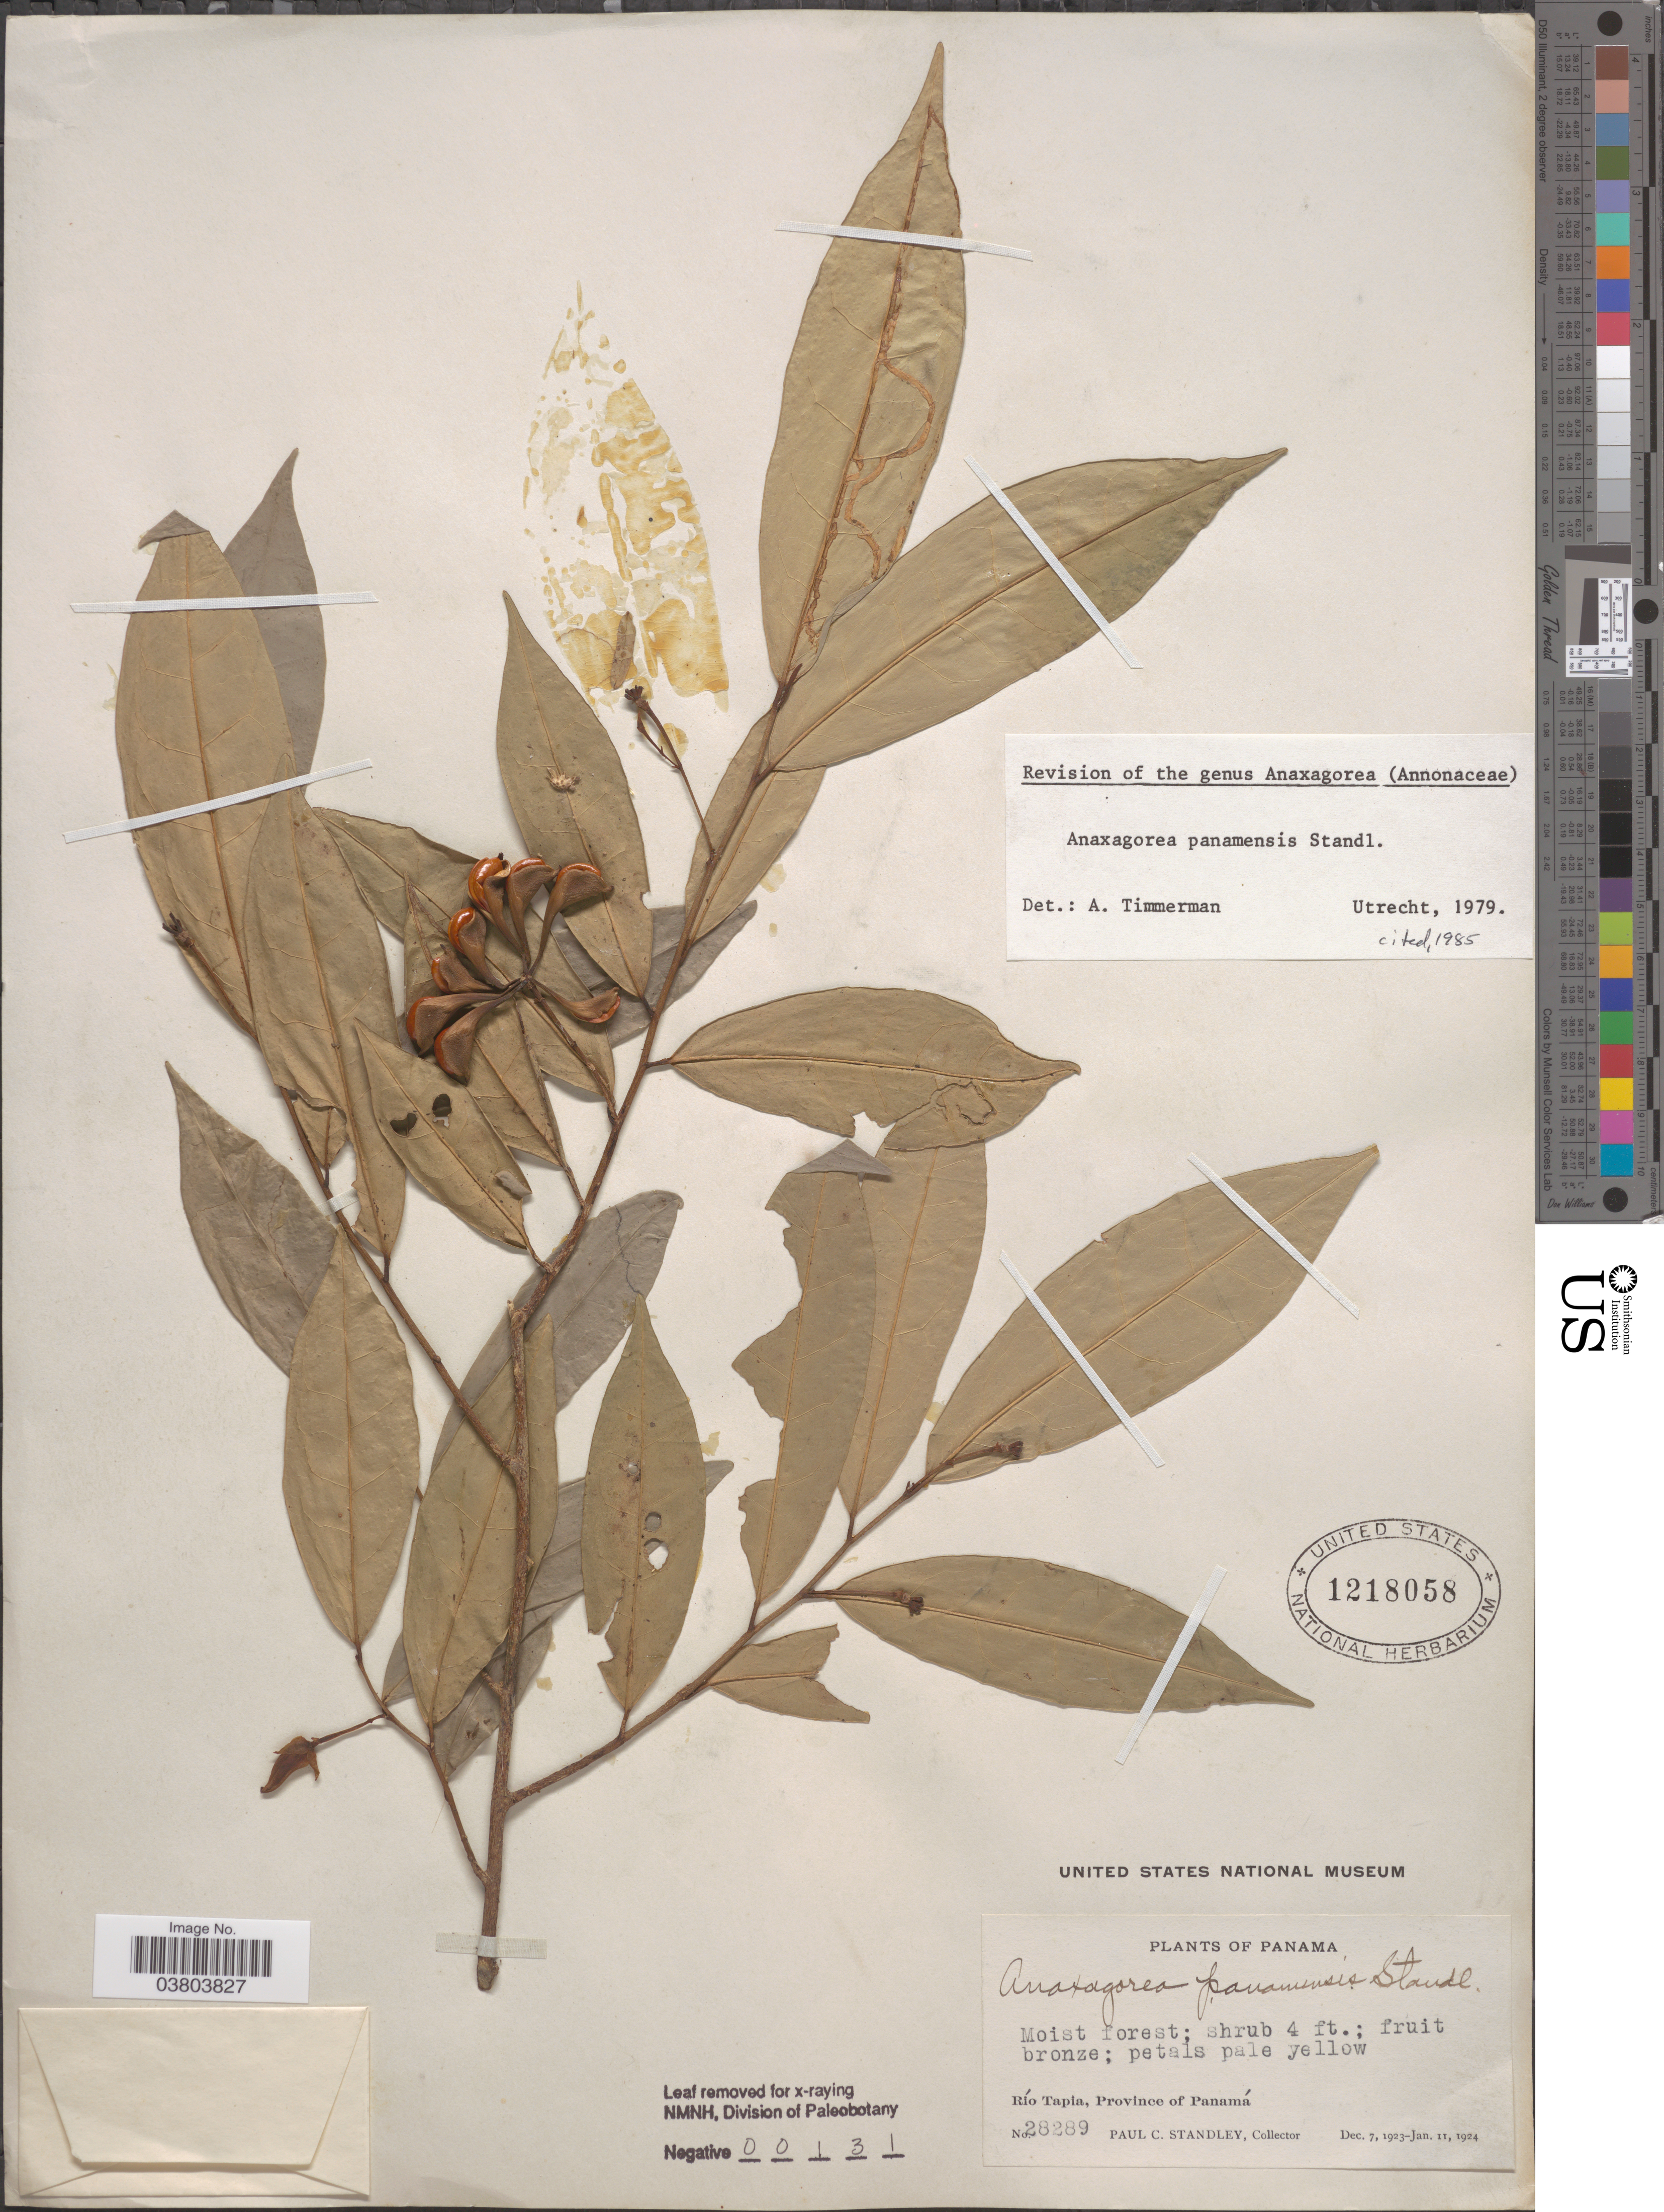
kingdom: Plantae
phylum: Tracheophyta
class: Magnoliopsida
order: Magnoliales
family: Annonaceae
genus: Anaxagorea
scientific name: Anaxagorea panamensis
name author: Standl.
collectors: P. C. Standley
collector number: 28289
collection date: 1923-12-07/1924-01-11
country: Panama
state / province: Panamá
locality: Río Tapia.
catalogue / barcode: US 1218058